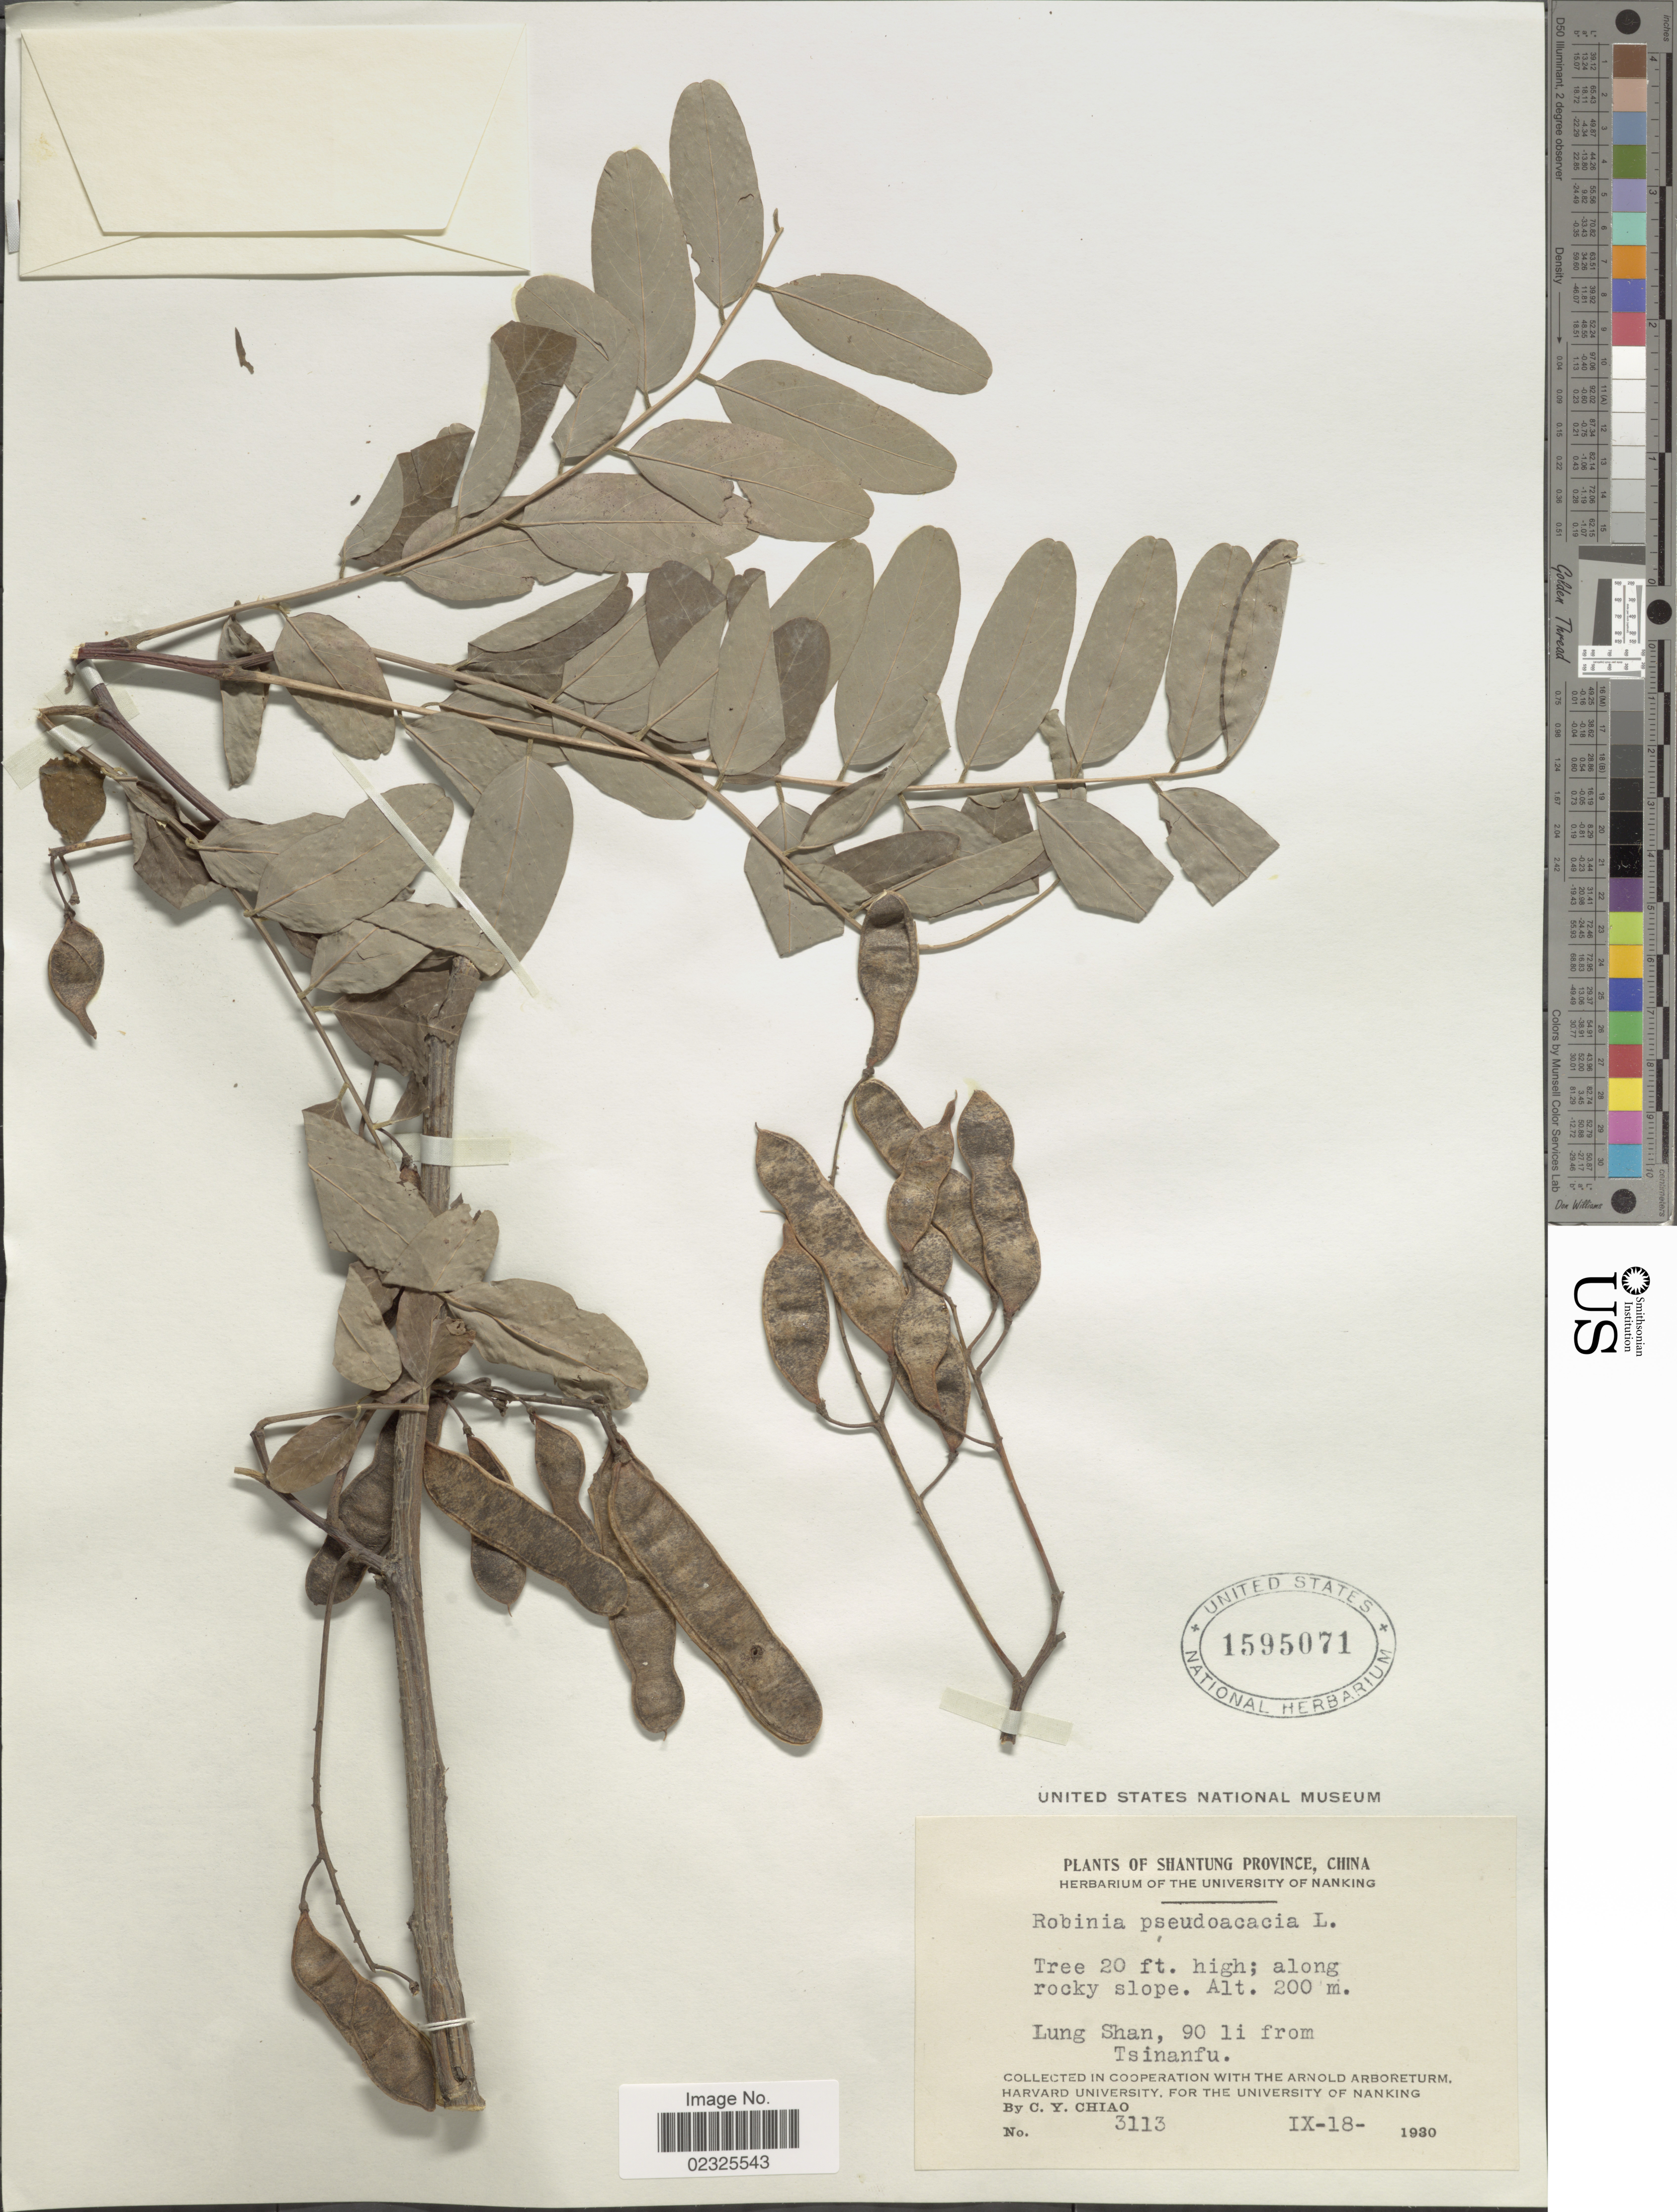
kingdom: Plantae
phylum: Tracheophyta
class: Magnoliopsida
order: Fabales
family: Fabaceae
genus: Robinia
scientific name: Robinia pseudoacacia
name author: L.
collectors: C. Y. Chiao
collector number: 3113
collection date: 1930-09-18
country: China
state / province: Shandong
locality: Shantung Province, along rocky slope, Lung Shan, 90 li from Tsinanfu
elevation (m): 200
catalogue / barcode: US 1595071